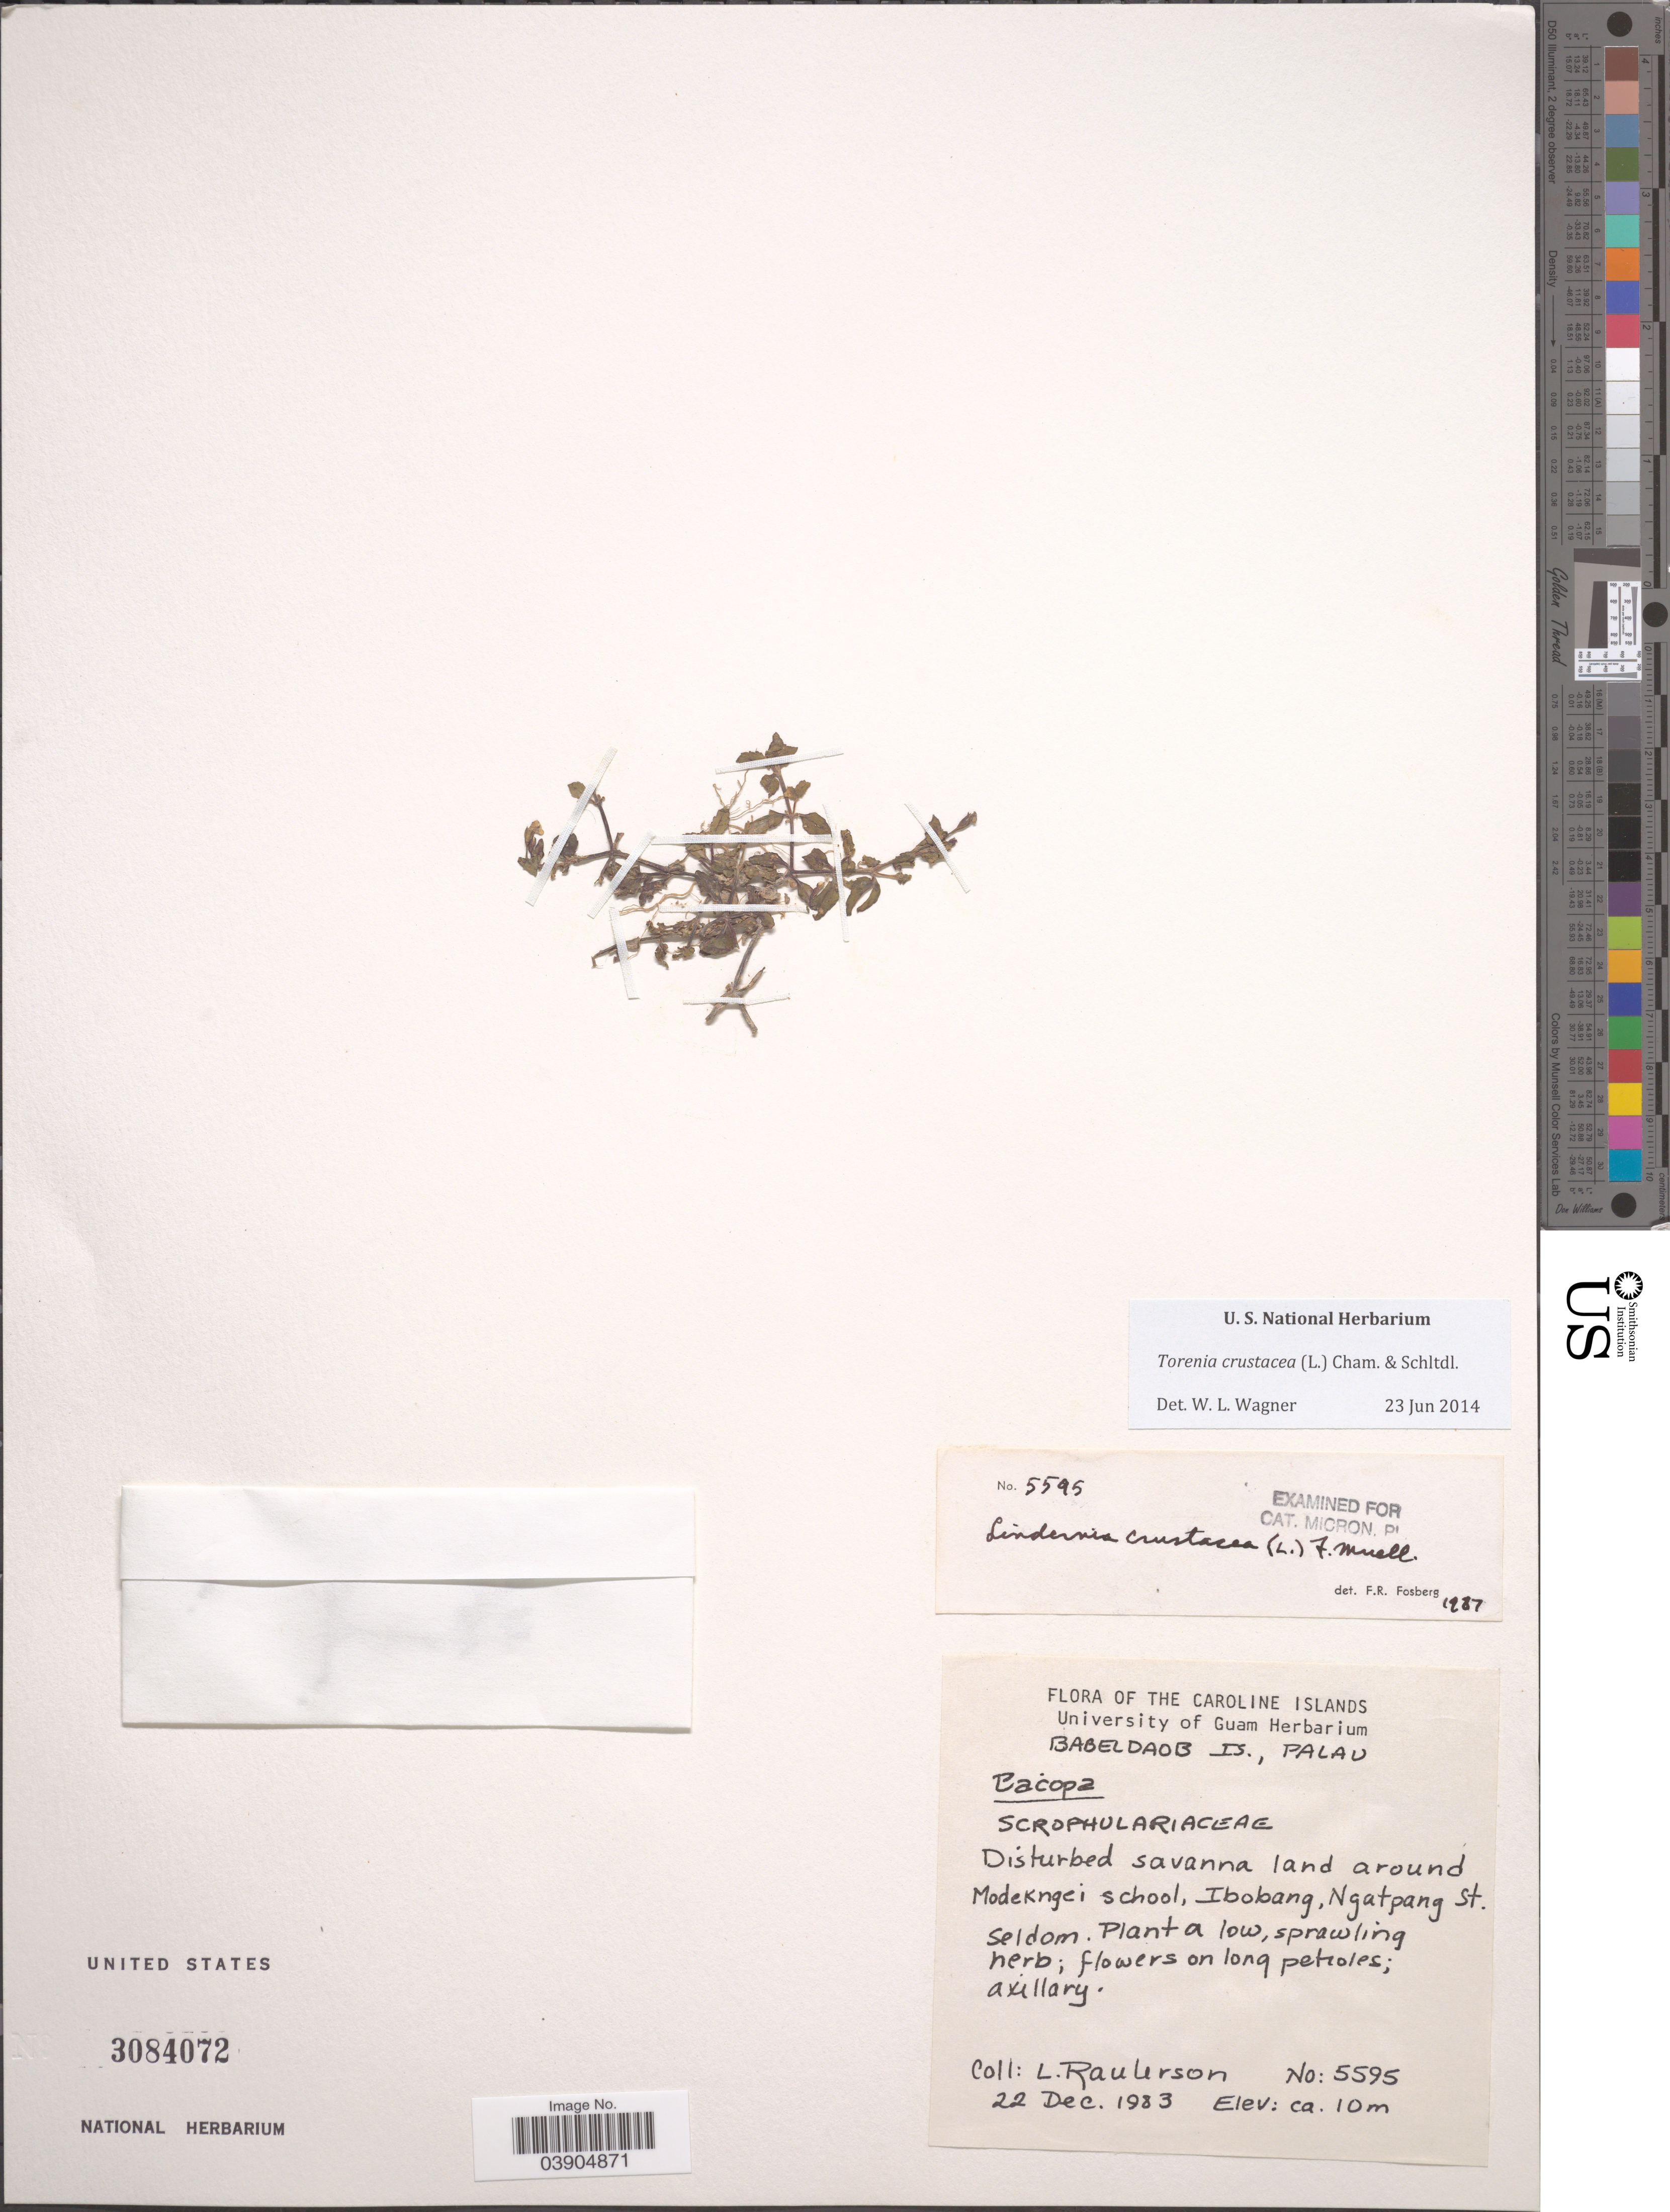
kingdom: Plantae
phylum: Tracheophyta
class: Magnoliopsida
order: Lamiales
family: Linderniaceae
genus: Lindernia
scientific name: Lindernia crustacea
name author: (L.) F. Muell.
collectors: L. Raulerson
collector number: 5595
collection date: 1983-12-22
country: Palau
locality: The Caroline Islands. Babeldaob Is., Palau. Around Modekngei School, Ibobang, Ngatpang St.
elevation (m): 10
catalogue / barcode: US 3084072